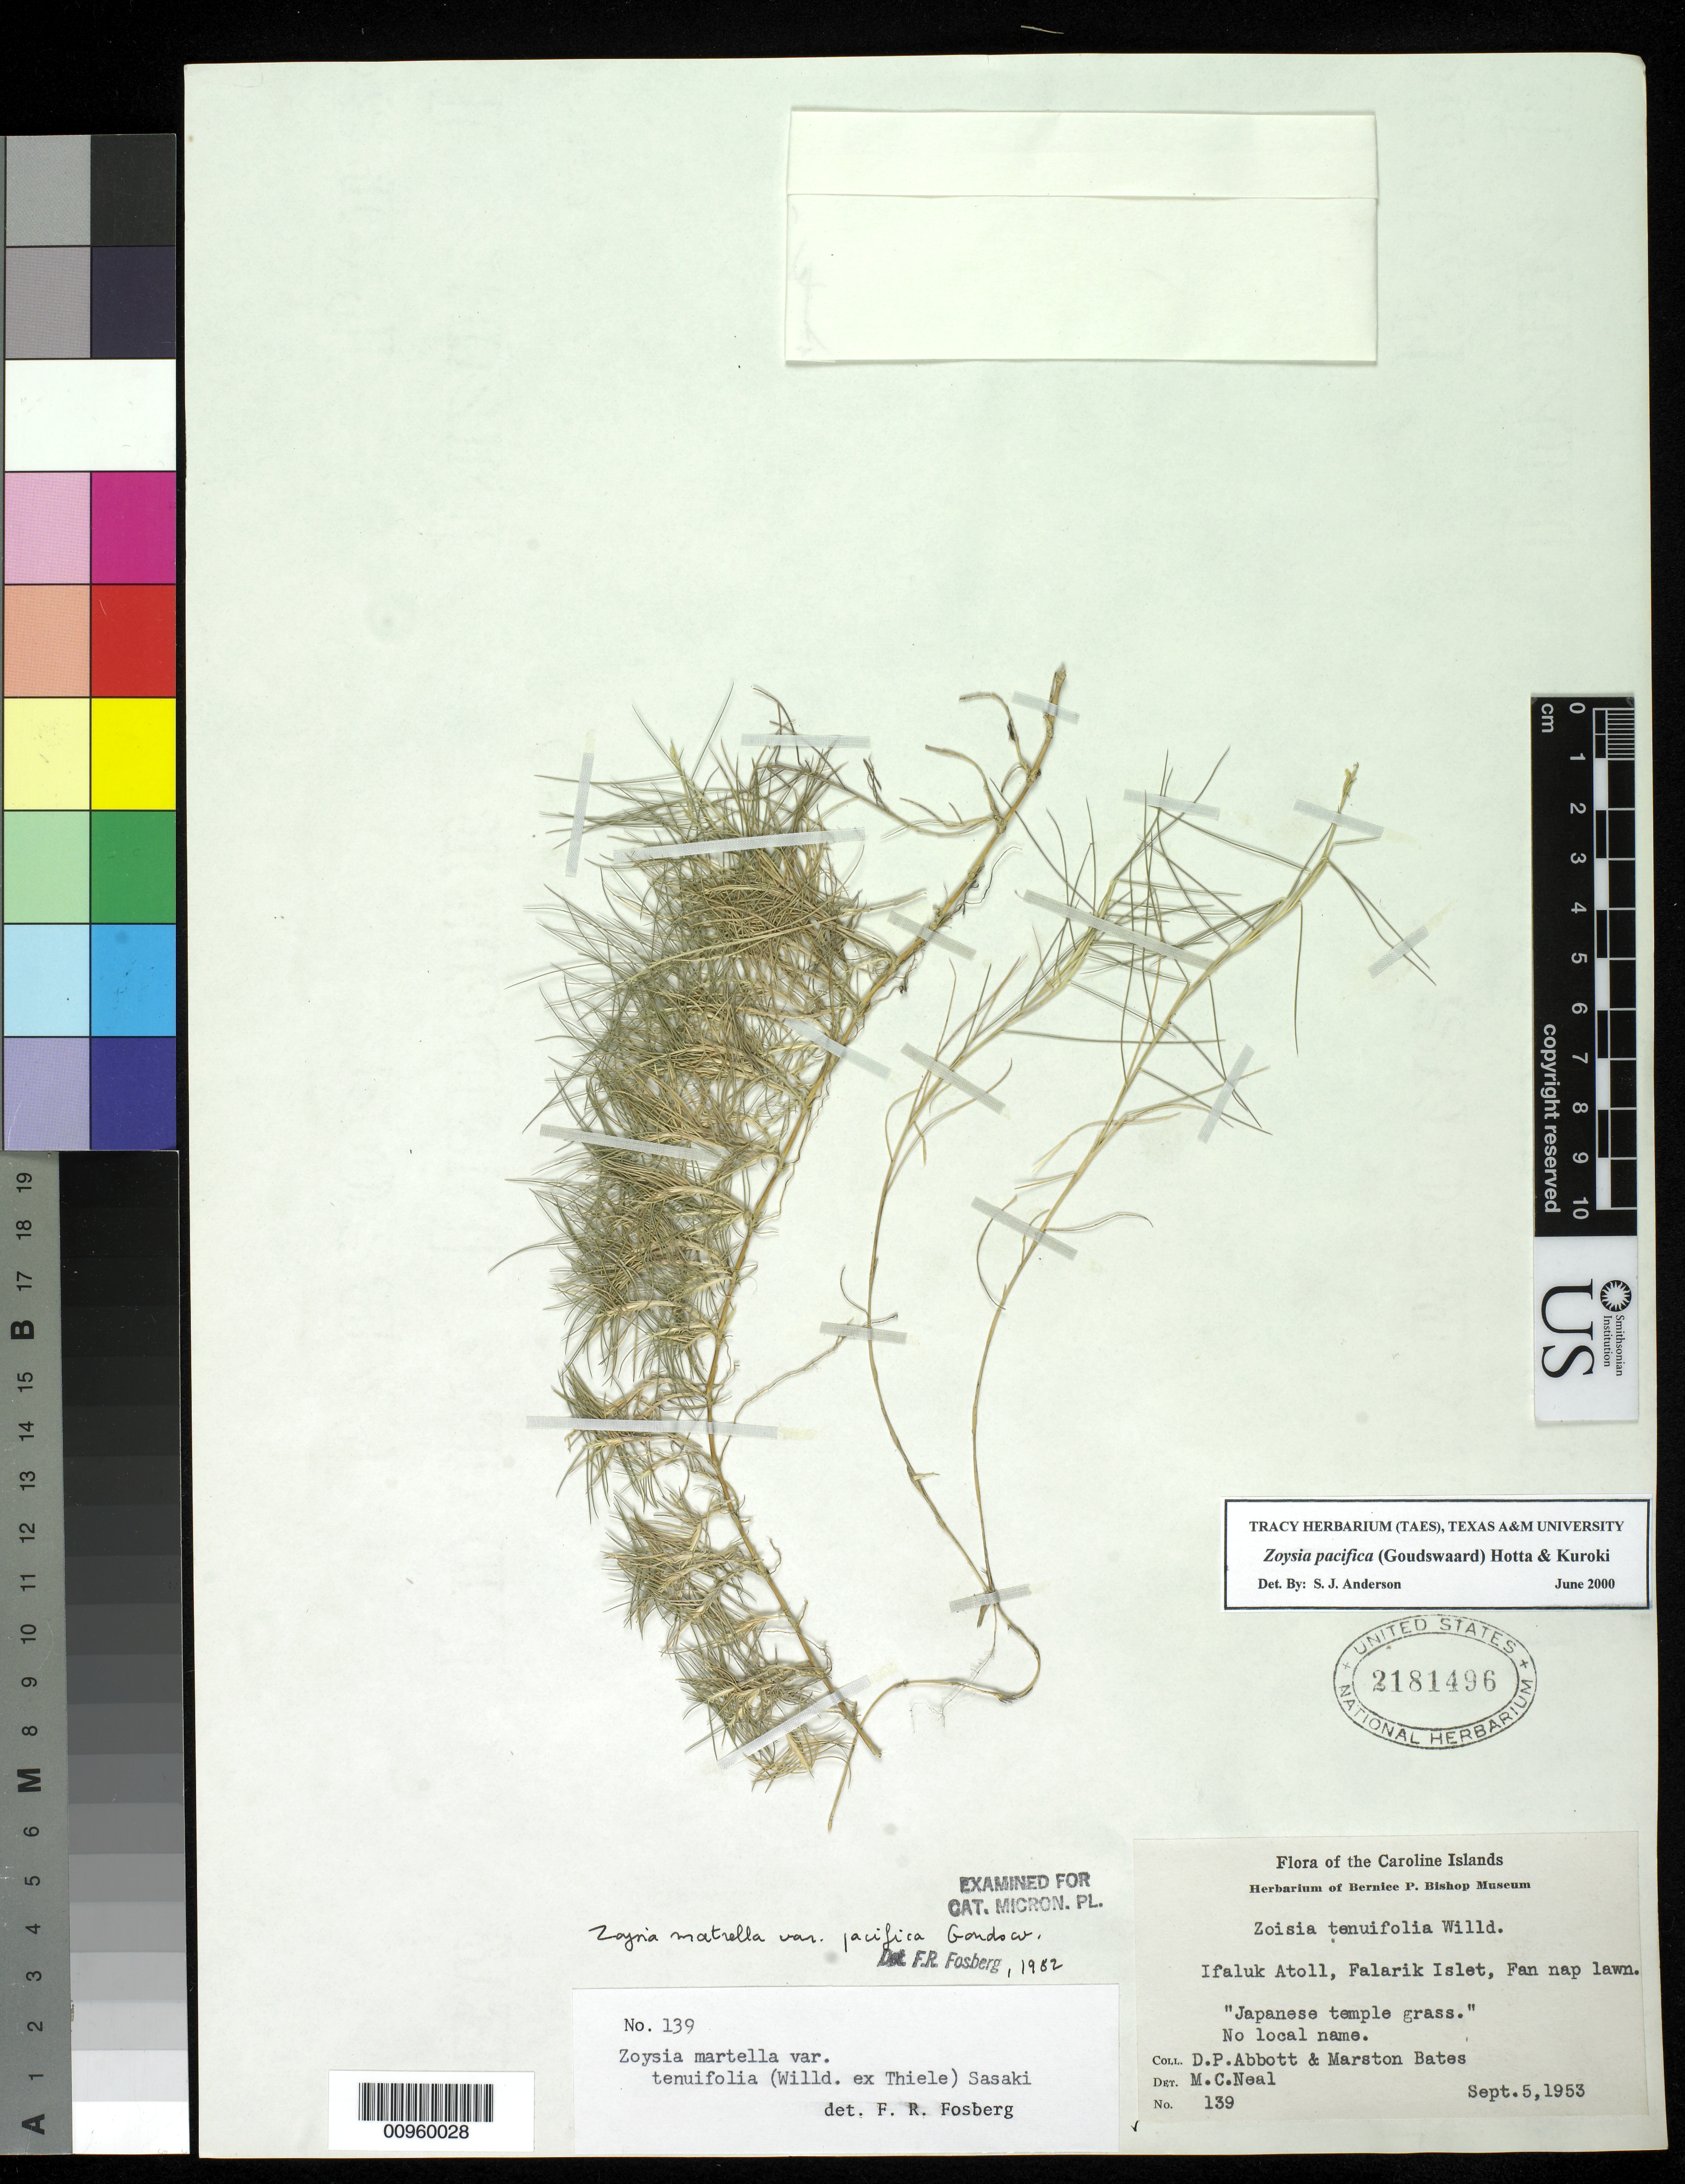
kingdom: Plantae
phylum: Tracheophyta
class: Liliopsida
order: Poales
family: Poaceae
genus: Zoysia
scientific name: Zoysia pacifica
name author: (Goudswaard) M. Hotta & Kuroki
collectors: D. P. Abbott & M. Bates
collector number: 139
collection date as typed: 05 Sep 1953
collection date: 1953-09-05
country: Micronesia, Federated States of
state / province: Yap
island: Ifalik (Ifaluk) Atoll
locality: Ifaluk Atoll, Falarik Islet, Fan nap lawn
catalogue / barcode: US 2181496